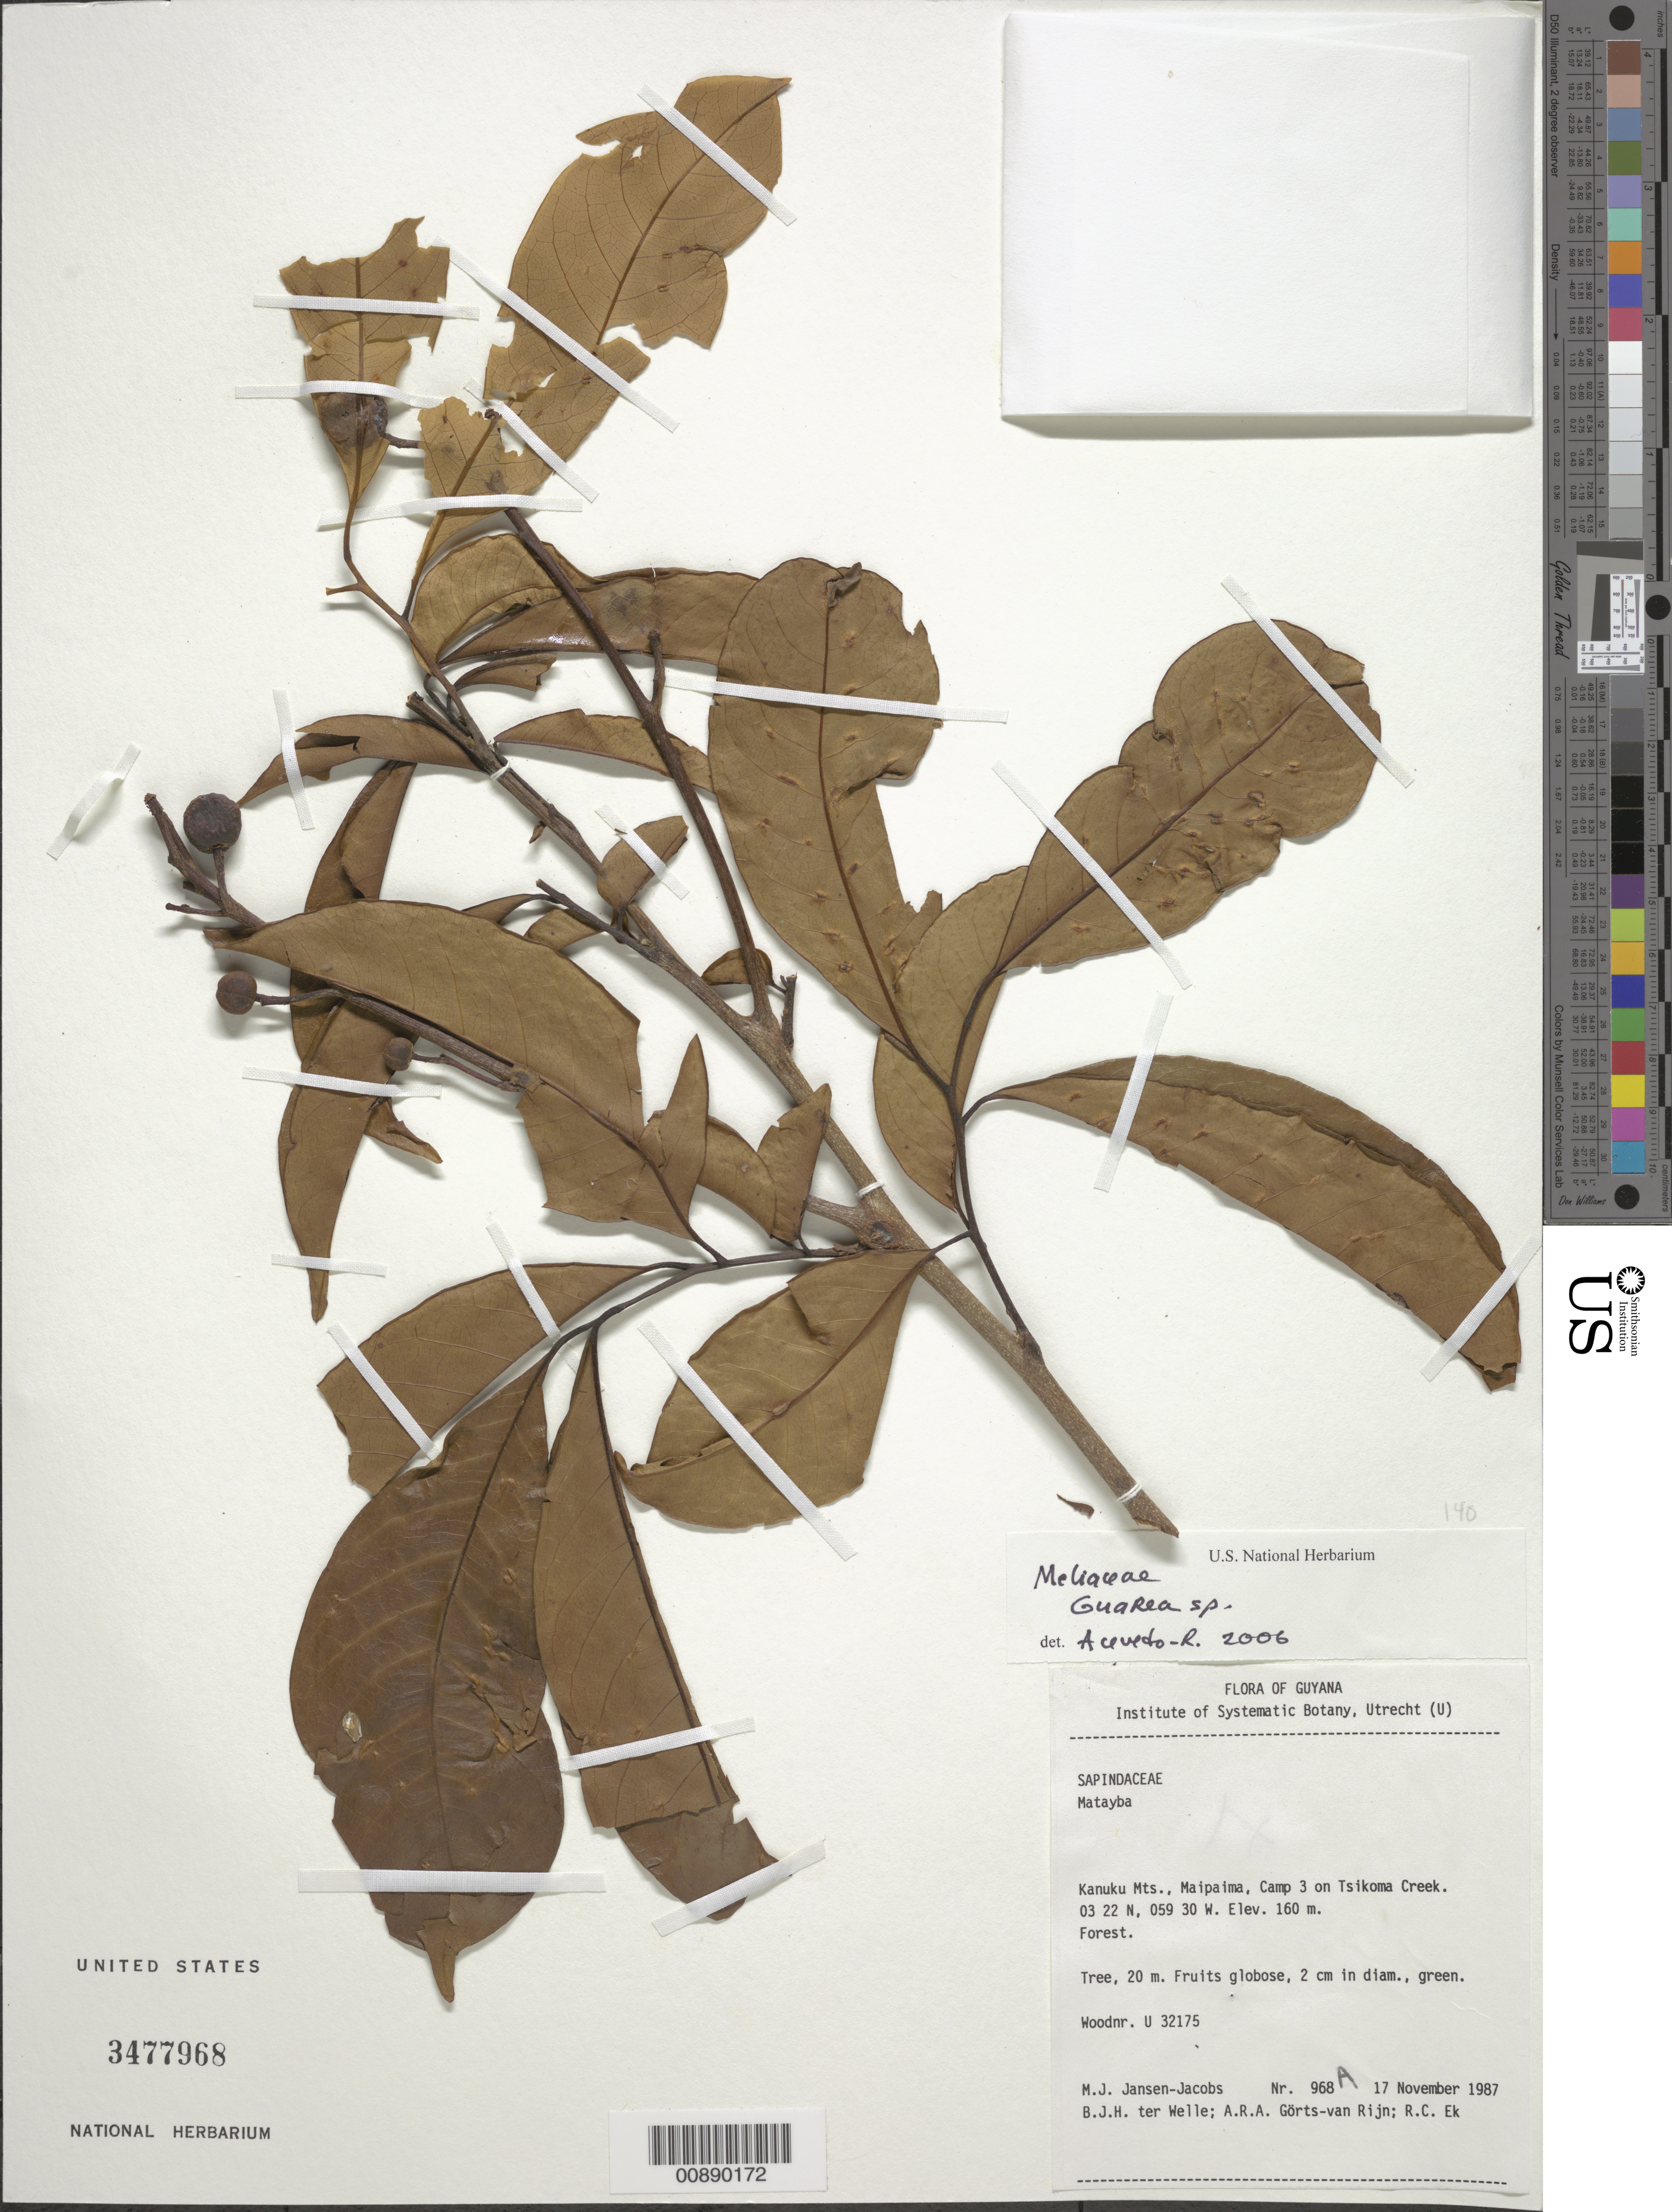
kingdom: Plantae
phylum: Tracheophyta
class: Magnoliopsida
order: Sapindales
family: Meliaceae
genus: Guarea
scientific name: Guarea sp.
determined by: Acevedo-Rodríguez, P., (BOT), Smithsonian Institution - National Museum of Natural History (UNITED STATES)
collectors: M. J. Jansen-Jacobs, B. Welle, A. .R. A. Görts-van Rijn & R. C. Ek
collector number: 968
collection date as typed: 17-Nov-87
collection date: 1987-11-17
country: Guyana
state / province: U. Takutu-U. Essequibo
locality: Kanuku Mts., Maipaima, Camp 3 on Tsikoma Creek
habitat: Forest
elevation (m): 160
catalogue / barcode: US 3477968